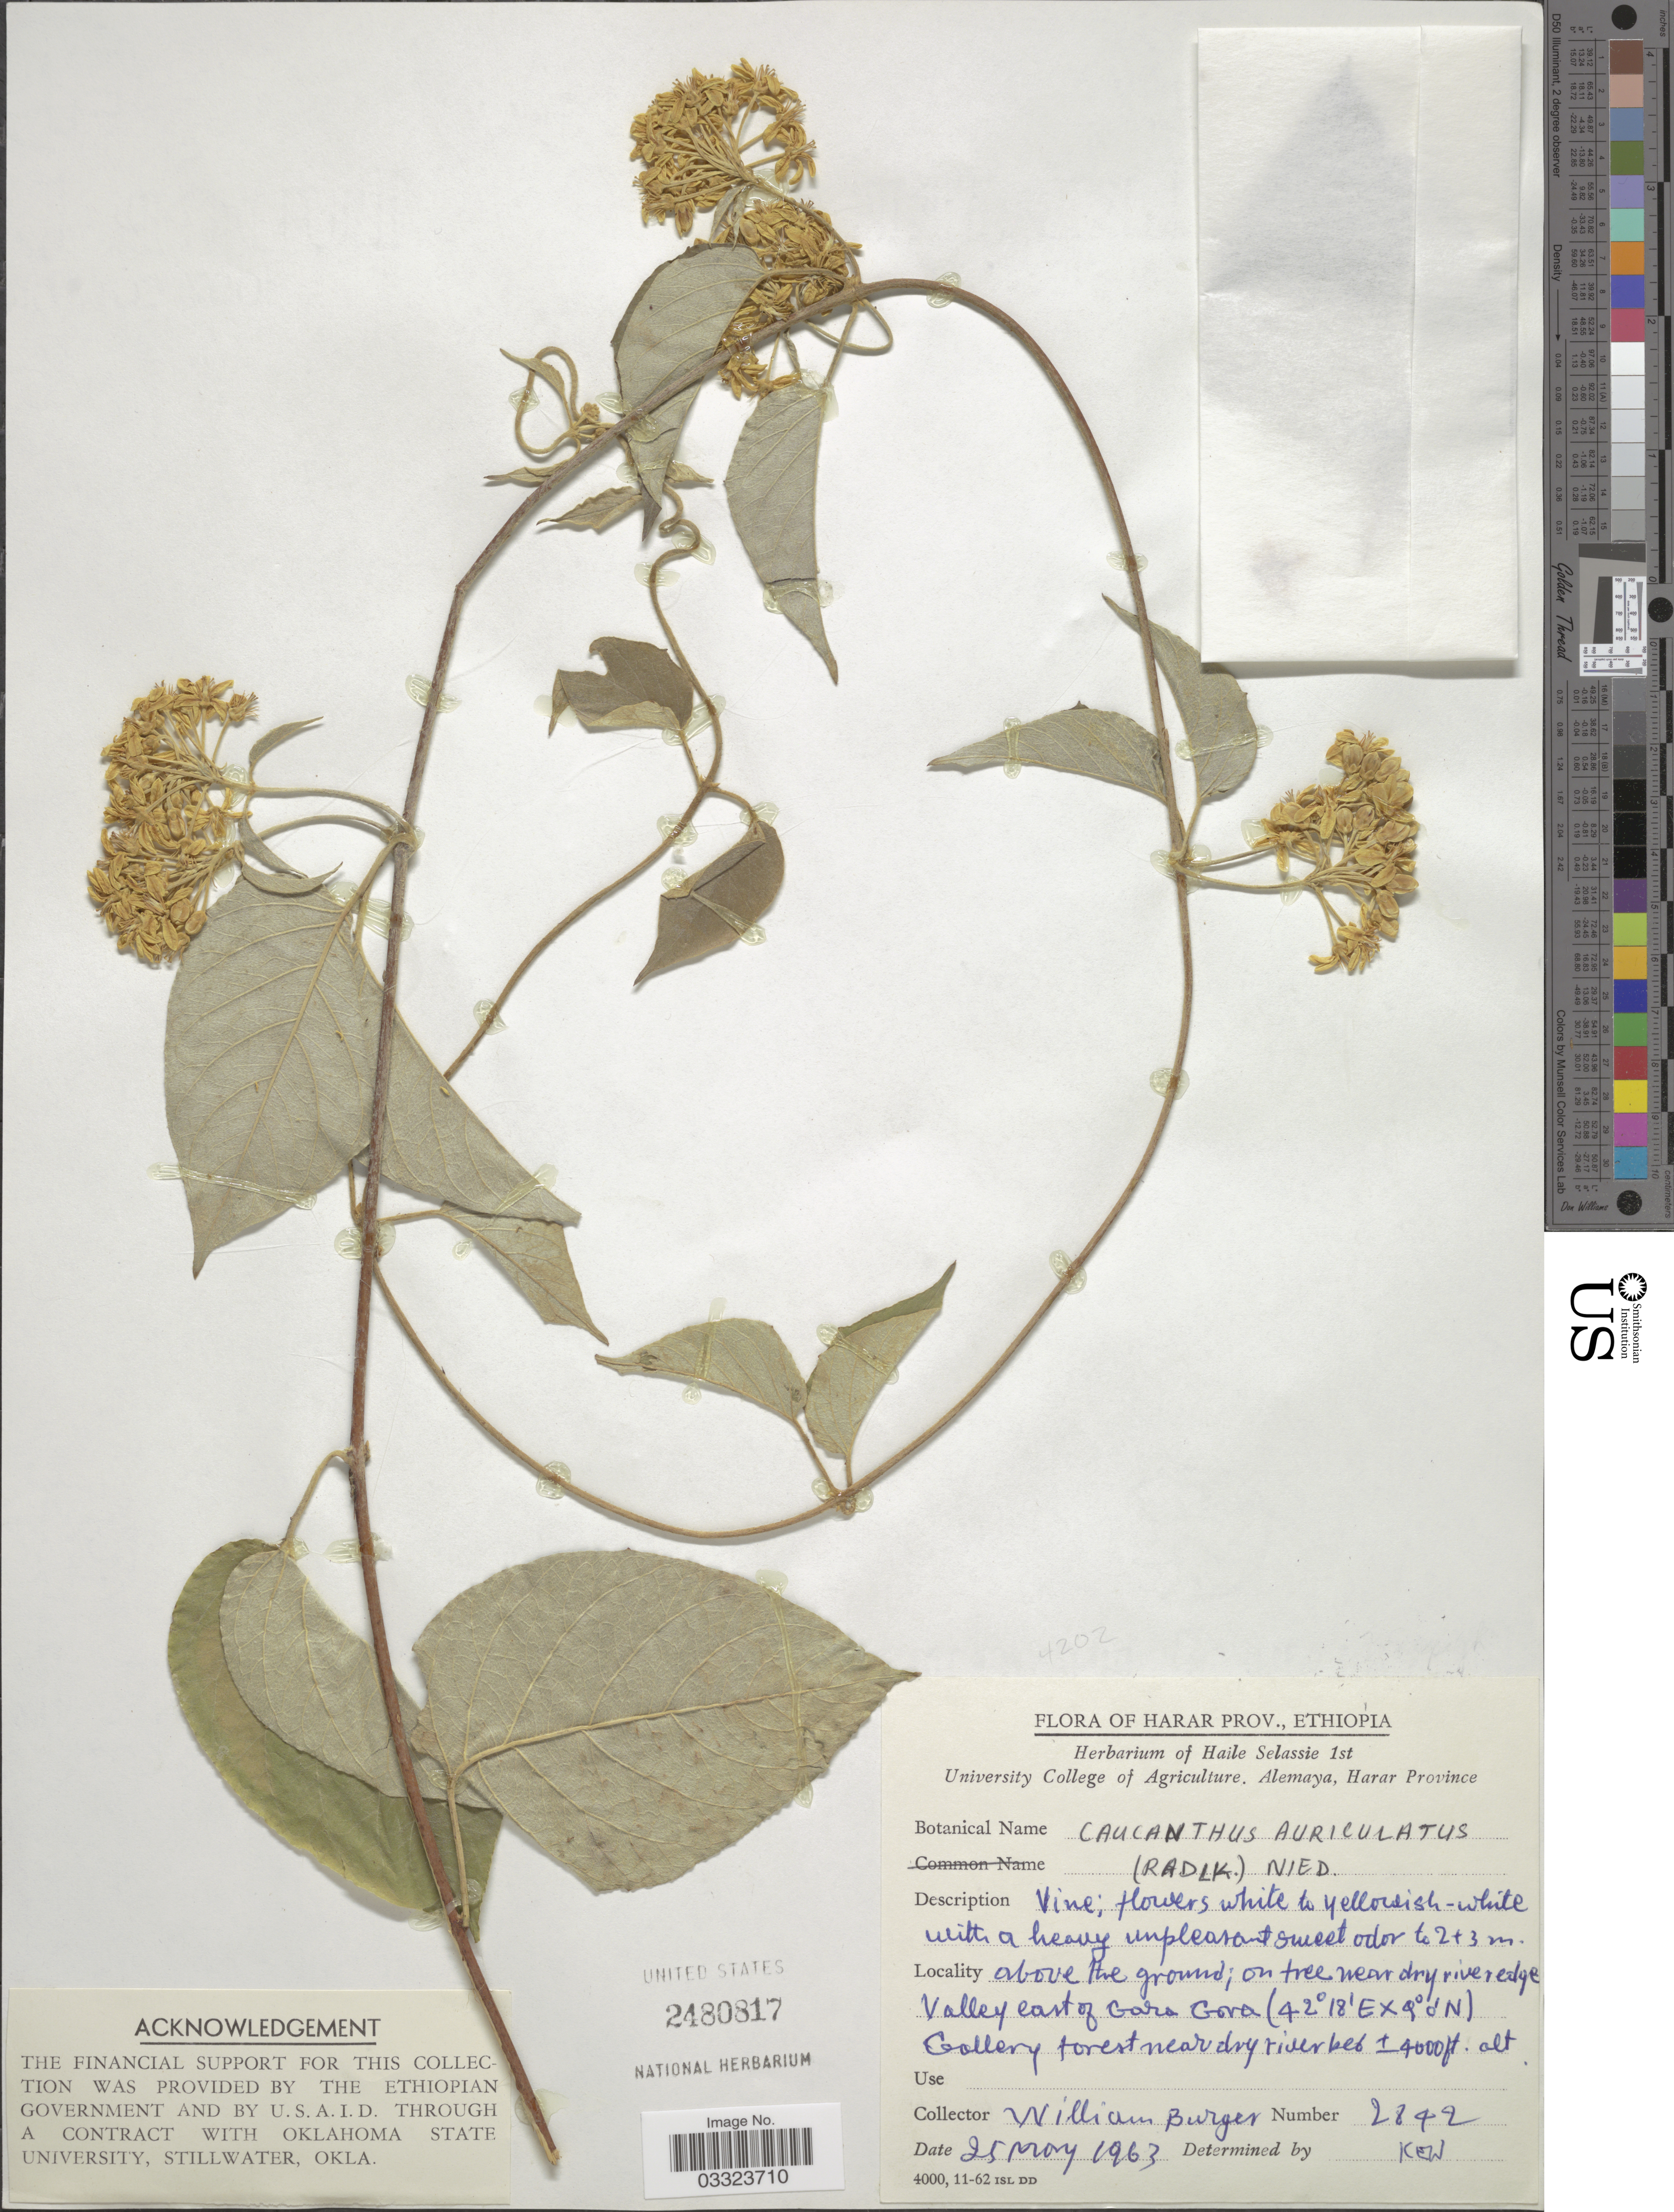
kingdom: Plantae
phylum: Tracheophyta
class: Magnoliopsida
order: Malpighiales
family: Malpighiaceae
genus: Caucanthus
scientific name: Caucanthus auriculatus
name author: (Radlk.) Nied.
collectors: W. Burger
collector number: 2842*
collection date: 1963-05-25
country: Ethiopia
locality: Harar prov. On tree near dry river edge Valley east of Gora Gora.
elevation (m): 1219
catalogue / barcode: US 2480817